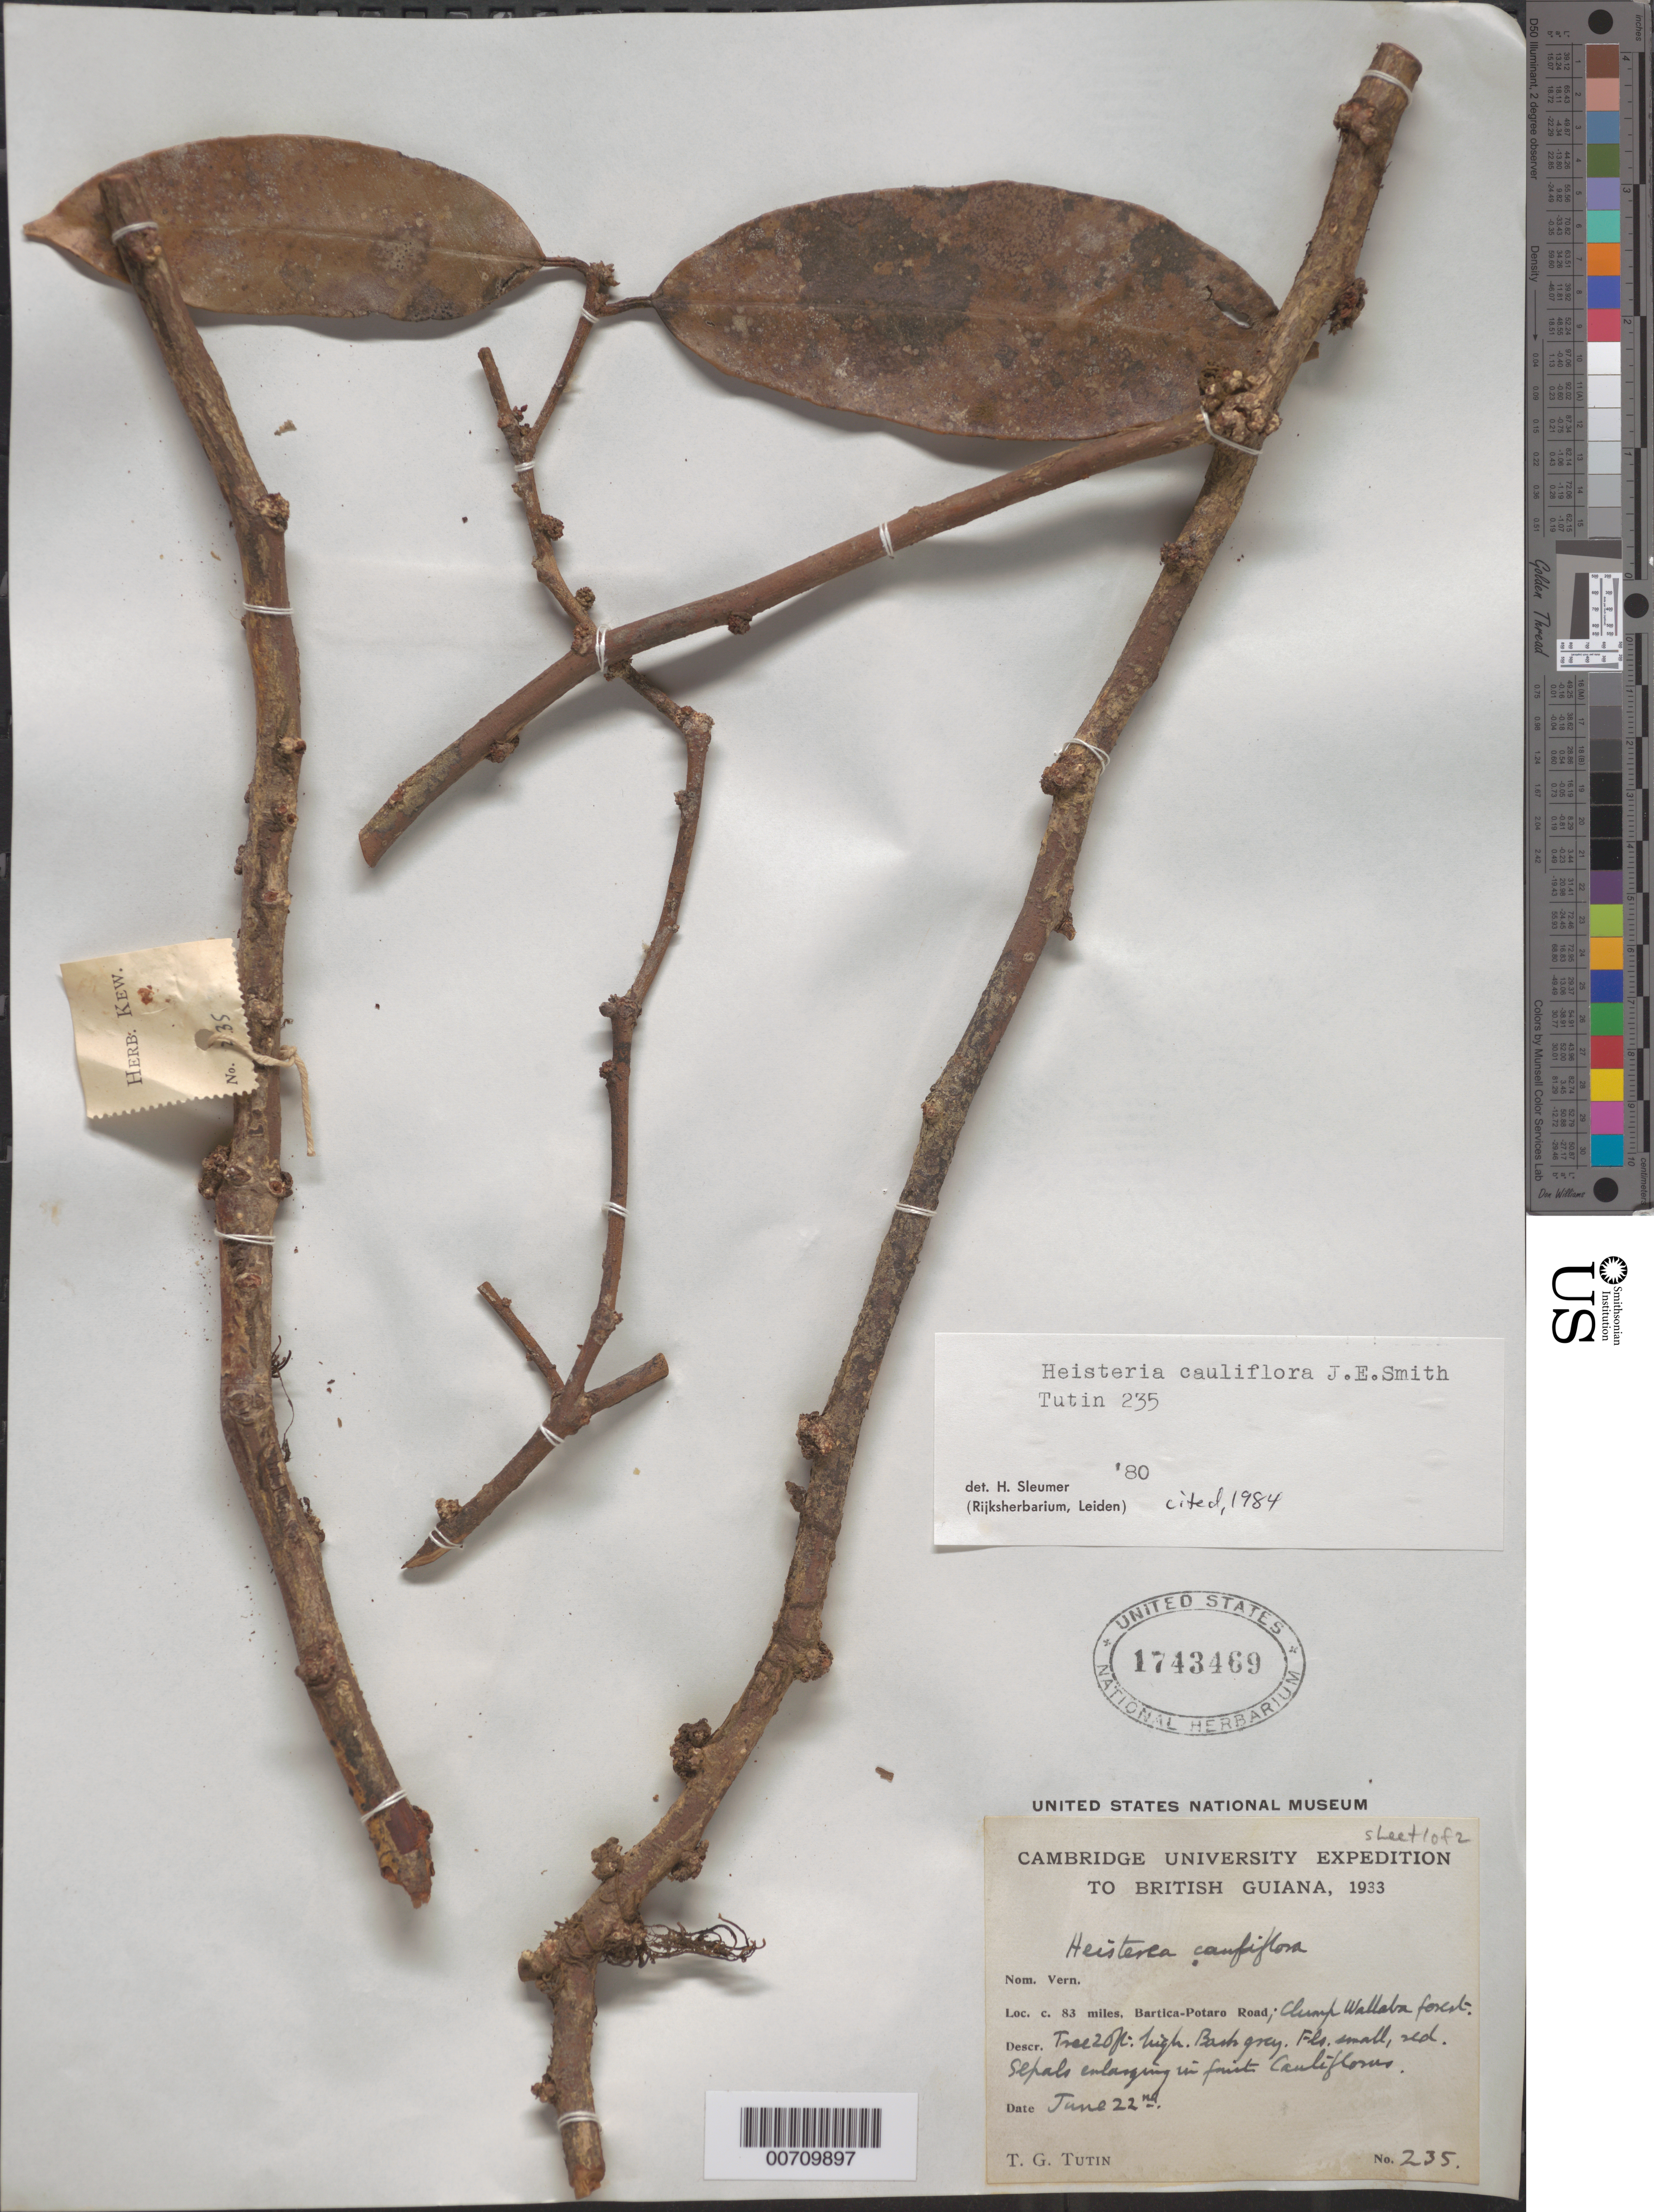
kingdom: Plantae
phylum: Tracheophyta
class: Magnoliopsida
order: Santalales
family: Erythropalaceae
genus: Heisteria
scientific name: Heisteria cauliflora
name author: Sm.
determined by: Sleumer, H. O.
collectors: T. G. Tutin & A. Persaud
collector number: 235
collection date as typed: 22-Jun-33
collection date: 1933-06-22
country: Guyana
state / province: Potaro-Siparuni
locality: Bartica-Potaro road, mile 83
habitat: Clump Wallaba forest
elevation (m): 122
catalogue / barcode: US 1743469